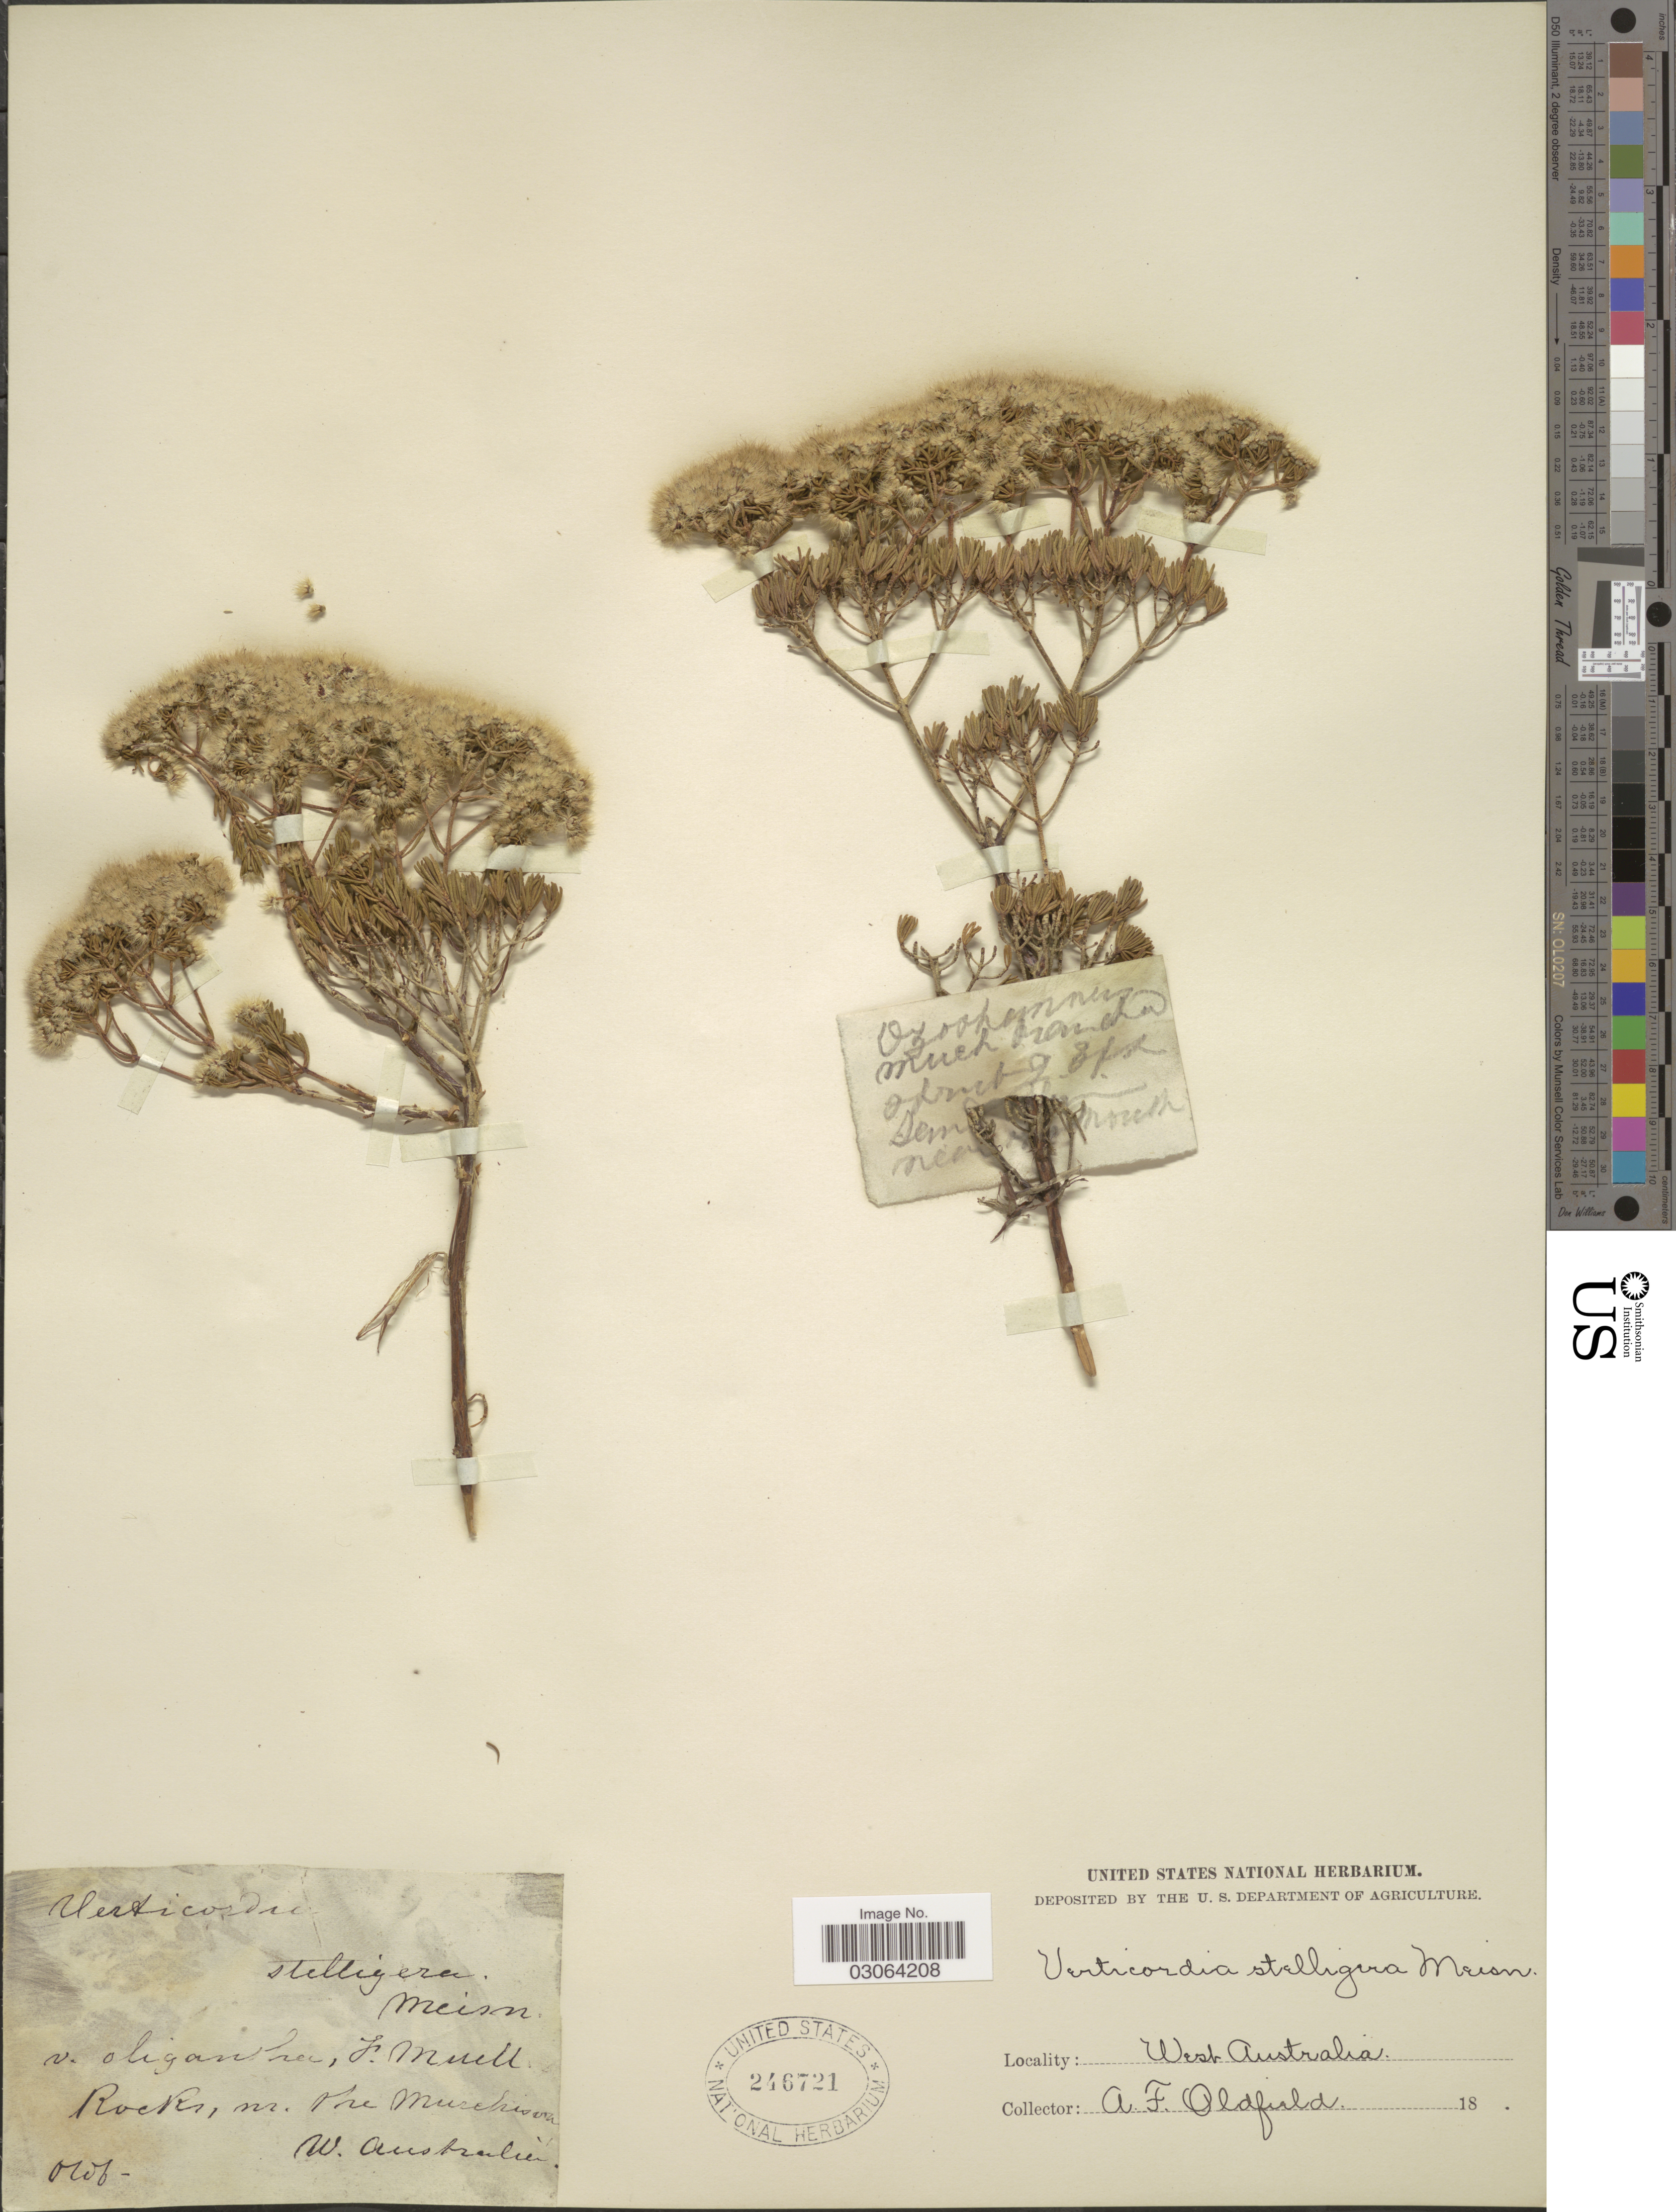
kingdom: Plantae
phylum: Tracheophyta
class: Magnoliopsida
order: Myrtales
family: Myrtaceae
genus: Verticordia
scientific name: Verticordia stelluligera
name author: Meisn.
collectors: A. Oldfield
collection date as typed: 18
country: Australia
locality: Rocks nr the Murchison, West Australia.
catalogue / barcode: US 246721